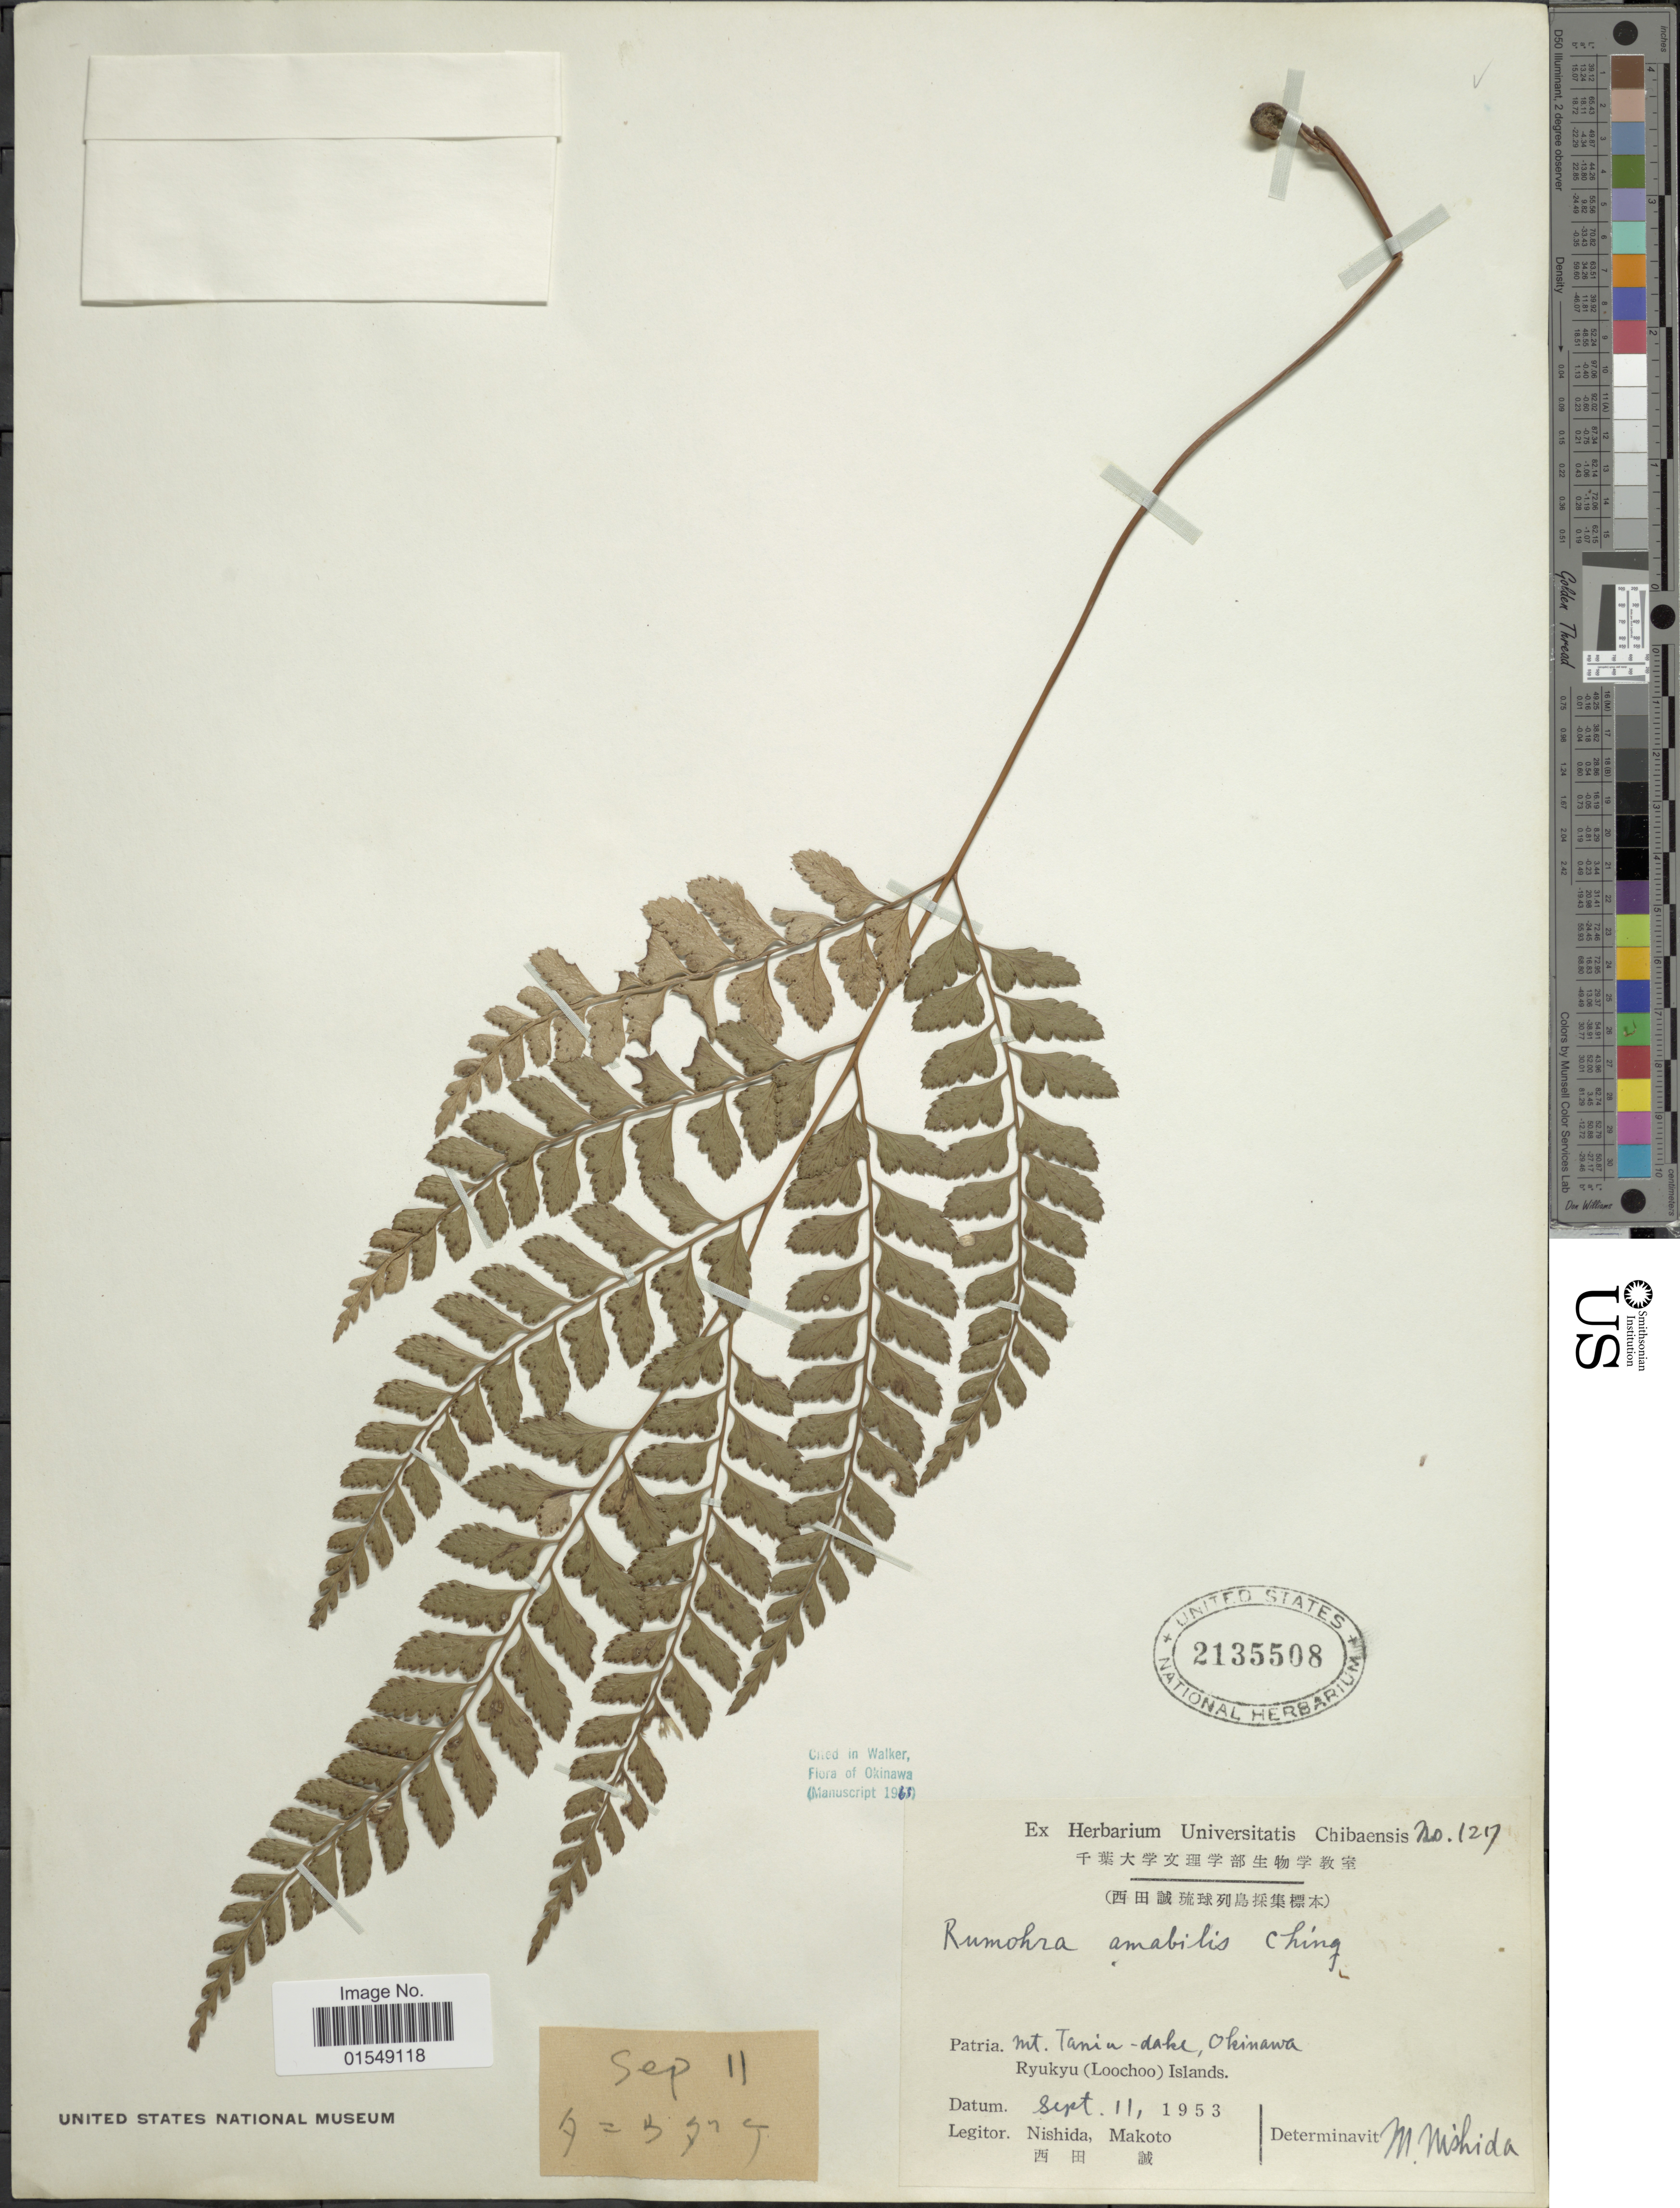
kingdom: Plantae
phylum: Tracheophyta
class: Polypodiopsida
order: Polypodiales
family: Dryopteridaceae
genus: Arachniodes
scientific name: Arachniodes okinawensis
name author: Nakaike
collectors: Nishida & Makoto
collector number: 1217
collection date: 1953-09-11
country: Japan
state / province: Okinawa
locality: Patria, Mt. Tanin-dake, Ryukyu (Loochoo) Islands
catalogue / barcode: US 2135508